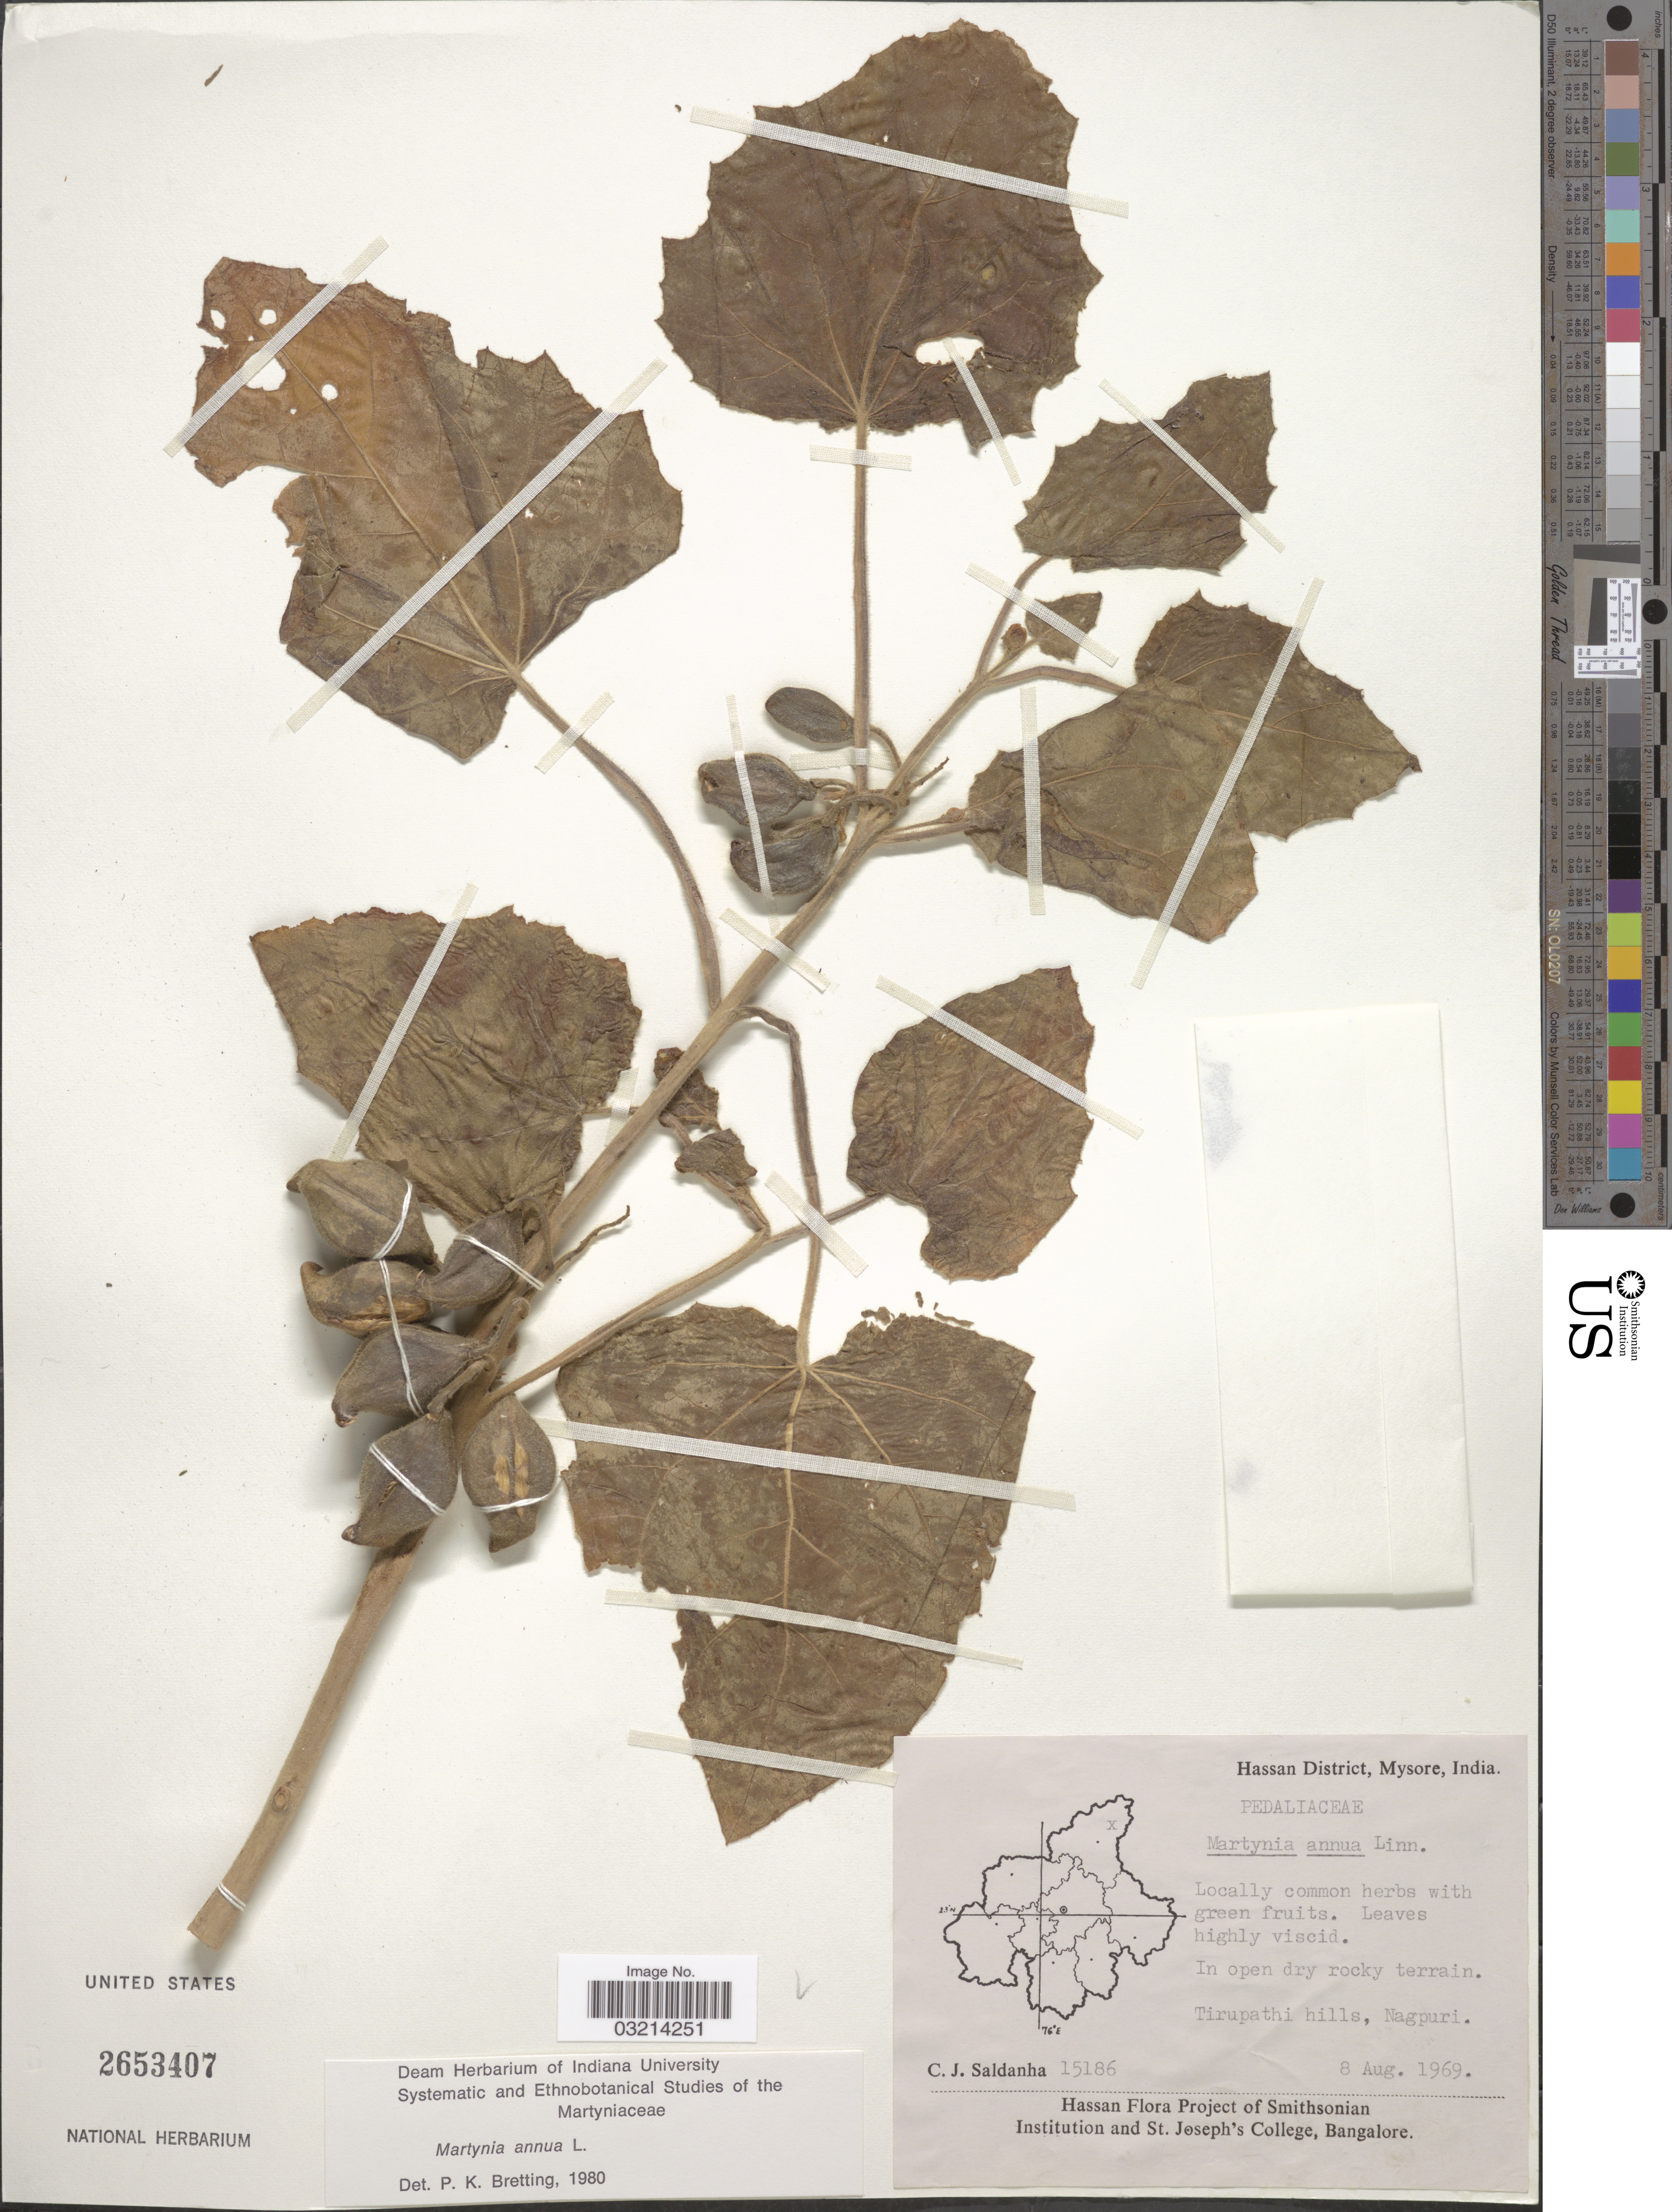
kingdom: Plantae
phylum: Tracheophyta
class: Magnoliopsida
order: Lamiales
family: Martyniaceae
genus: Martynia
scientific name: Martynia annua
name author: L.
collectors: C. J. Saldanha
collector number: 15186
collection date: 1969-08-08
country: India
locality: Hassan District, Mysore. Tirupathi hills, Nagpuri.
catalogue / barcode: US 2653407